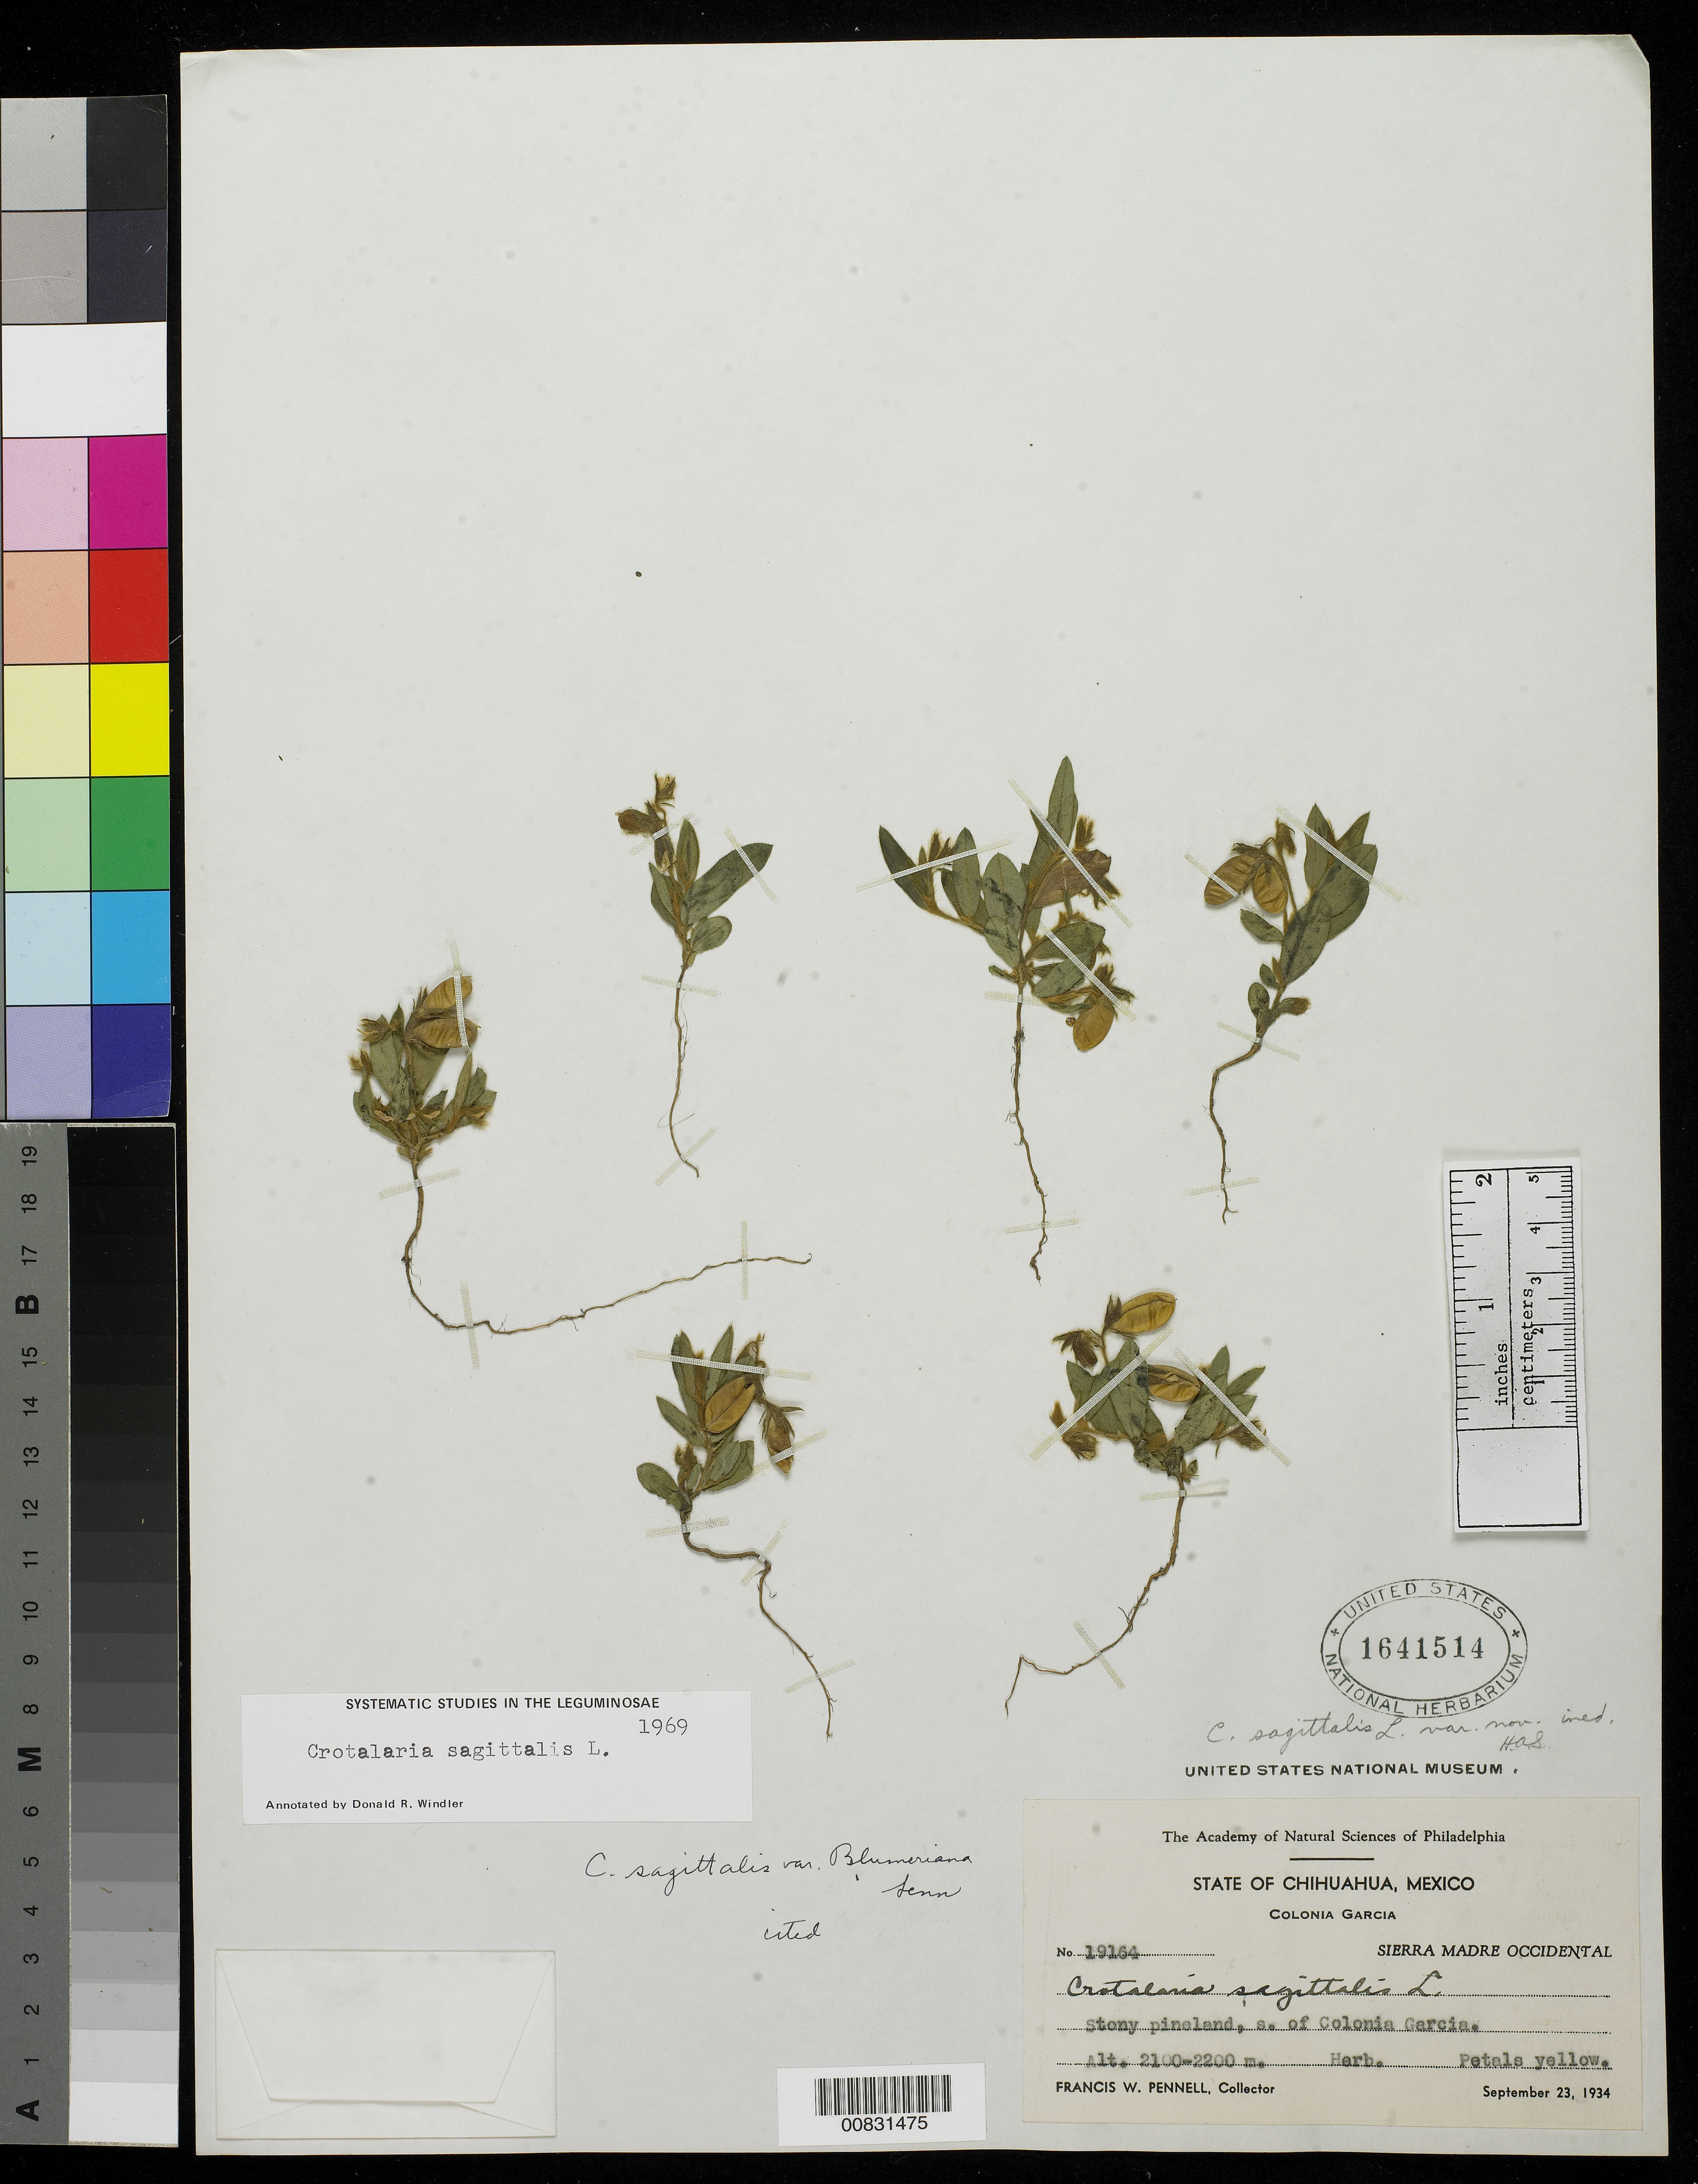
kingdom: Plantae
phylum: Tracheophyta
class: Magnoliopsida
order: Fabales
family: Fabaceae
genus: Crotalaria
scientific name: Crotalaria sagittalis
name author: L.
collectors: F. W. Pennell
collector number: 19164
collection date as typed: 23 Sep 1934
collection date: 1934-09-23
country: Mexico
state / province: Chihuahua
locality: South of Colonia García, Sierra Madre Occidental, Chihuahua.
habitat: Stony pineland.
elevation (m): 2200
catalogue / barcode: US 1641514